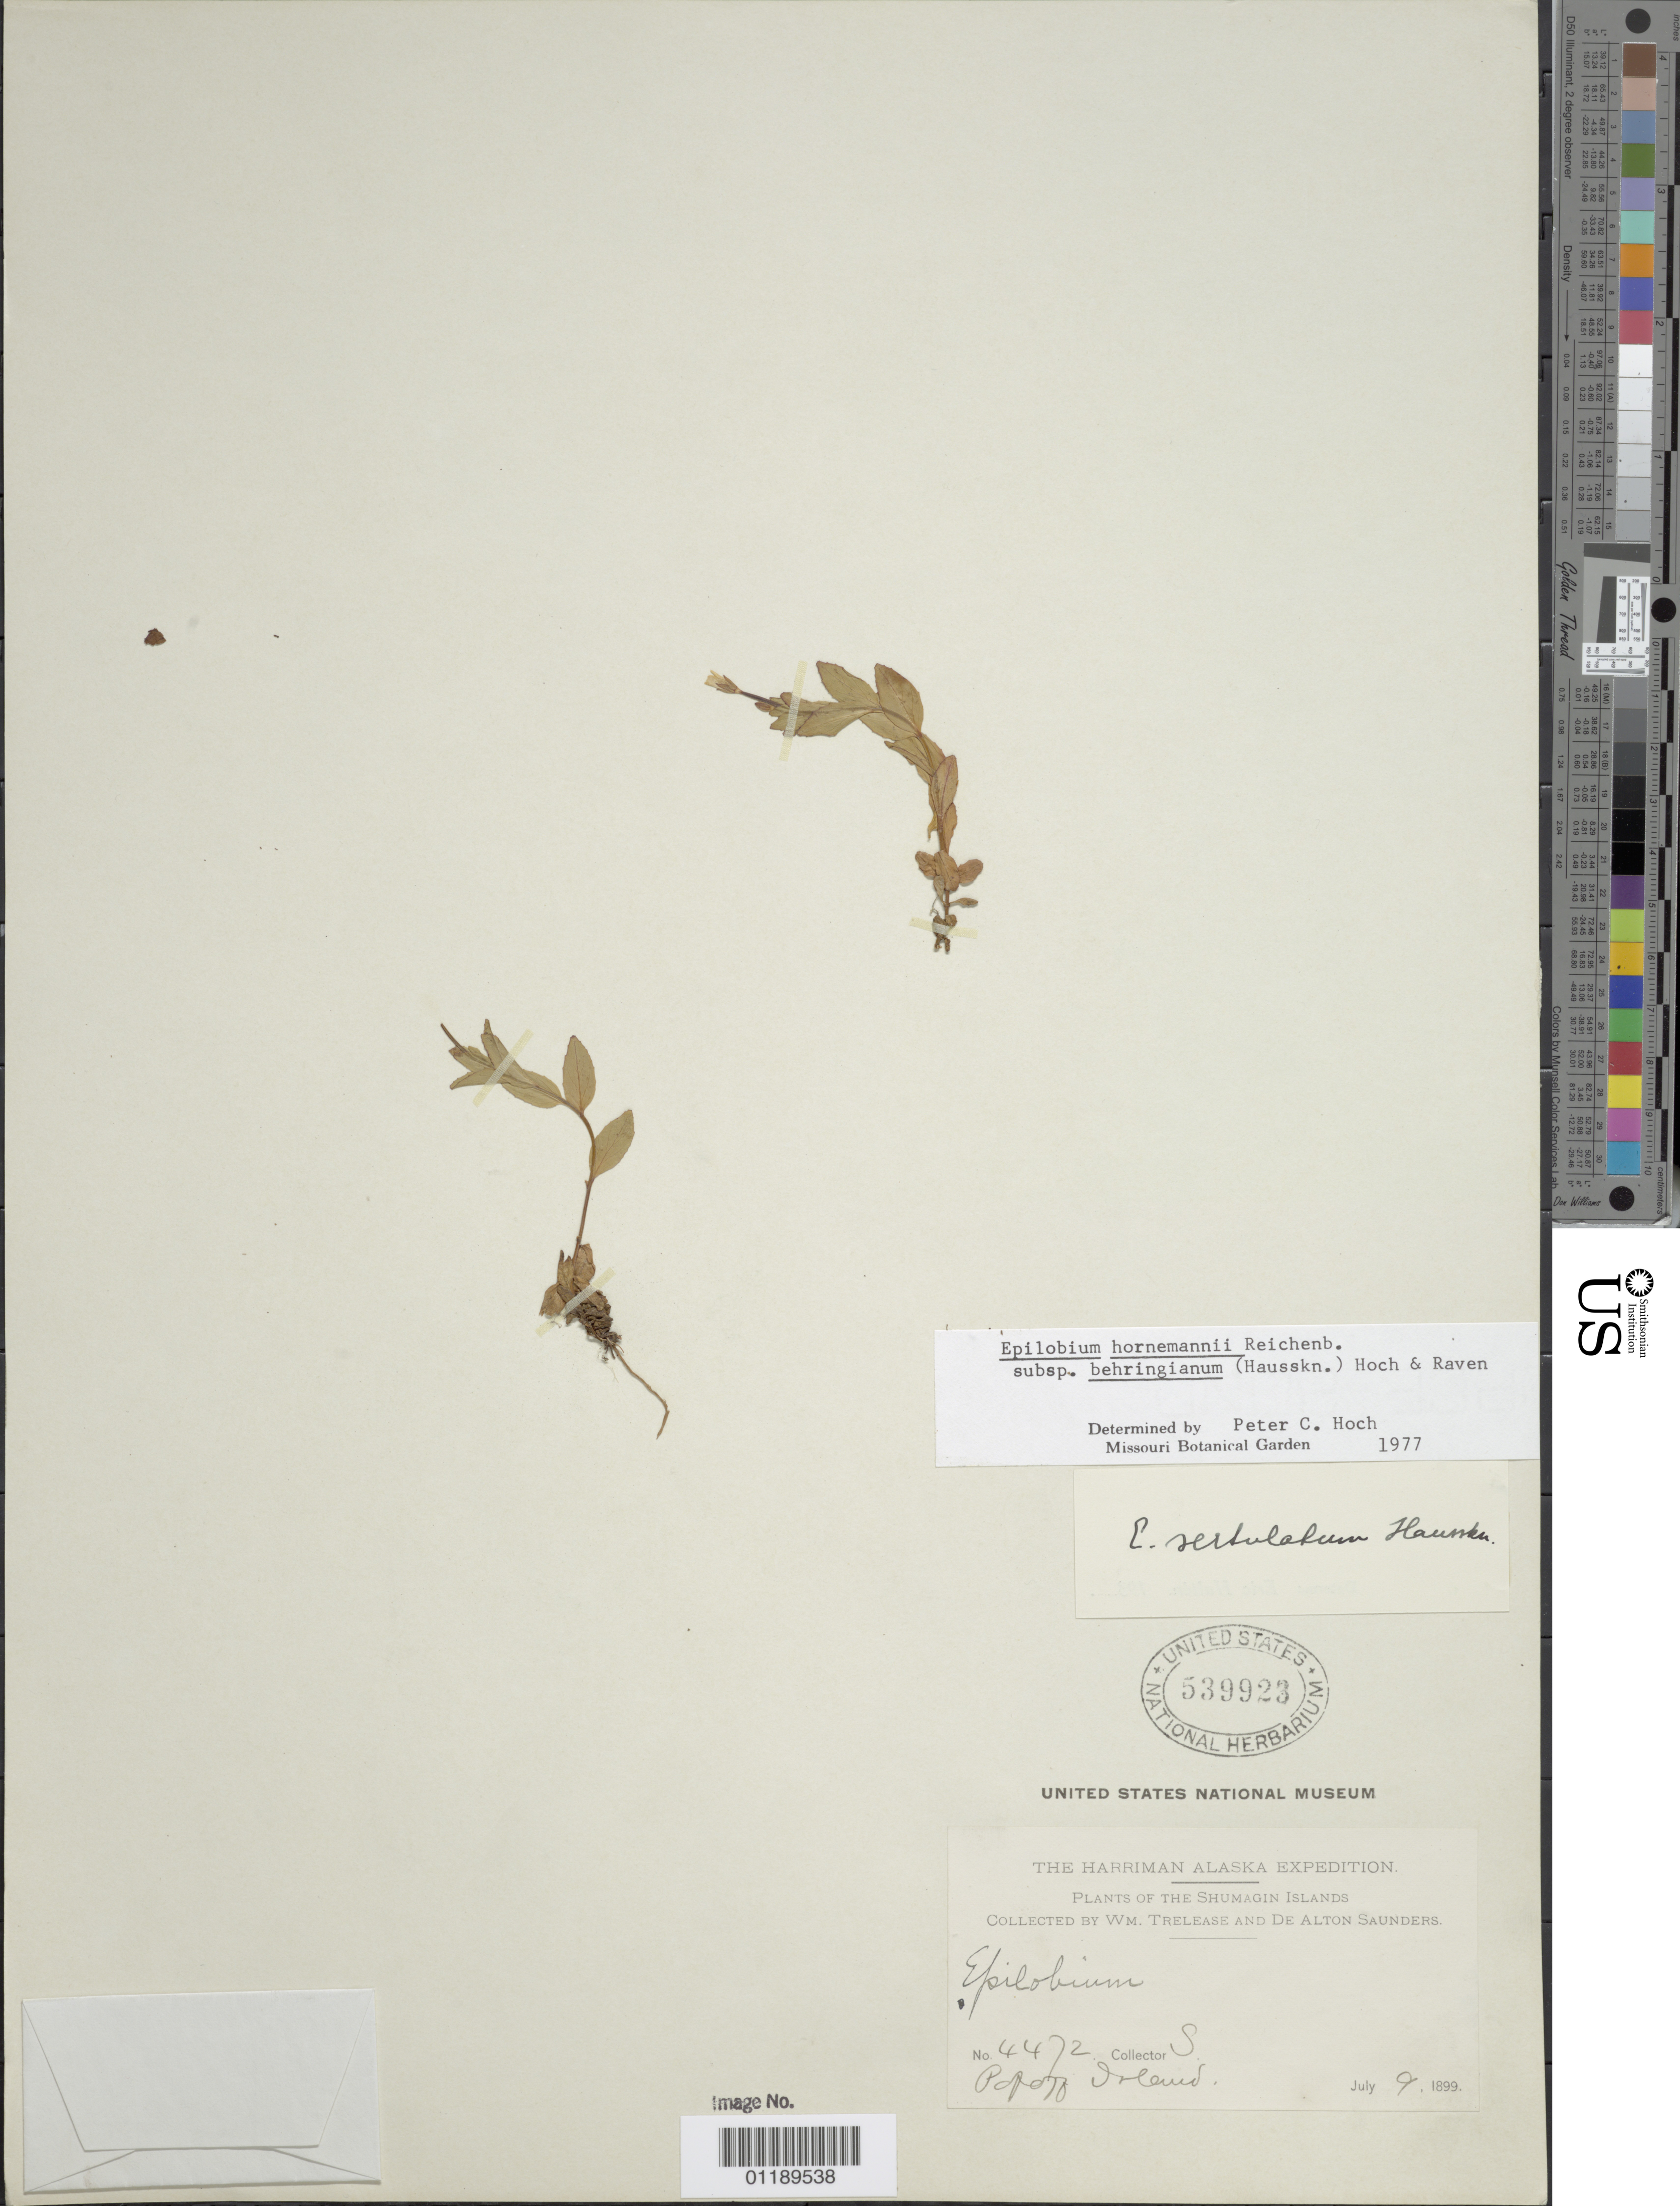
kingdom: Plantae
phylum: Tracheophyta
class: Magnoliopsida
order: Myrtales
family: Onagraceae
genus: Epilobium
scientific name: Epilobium hornemannii subsp. behringianum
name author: (Hausskn.) Hoch & P.H. Raven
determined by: Hoch, P. C.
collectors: W. Trelease & D. Saunders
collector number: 4472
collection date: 1899-07-09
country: United States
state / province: Alaska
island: Popof Island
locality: Popof Island, Shumagin Islands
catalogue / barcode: US 359923